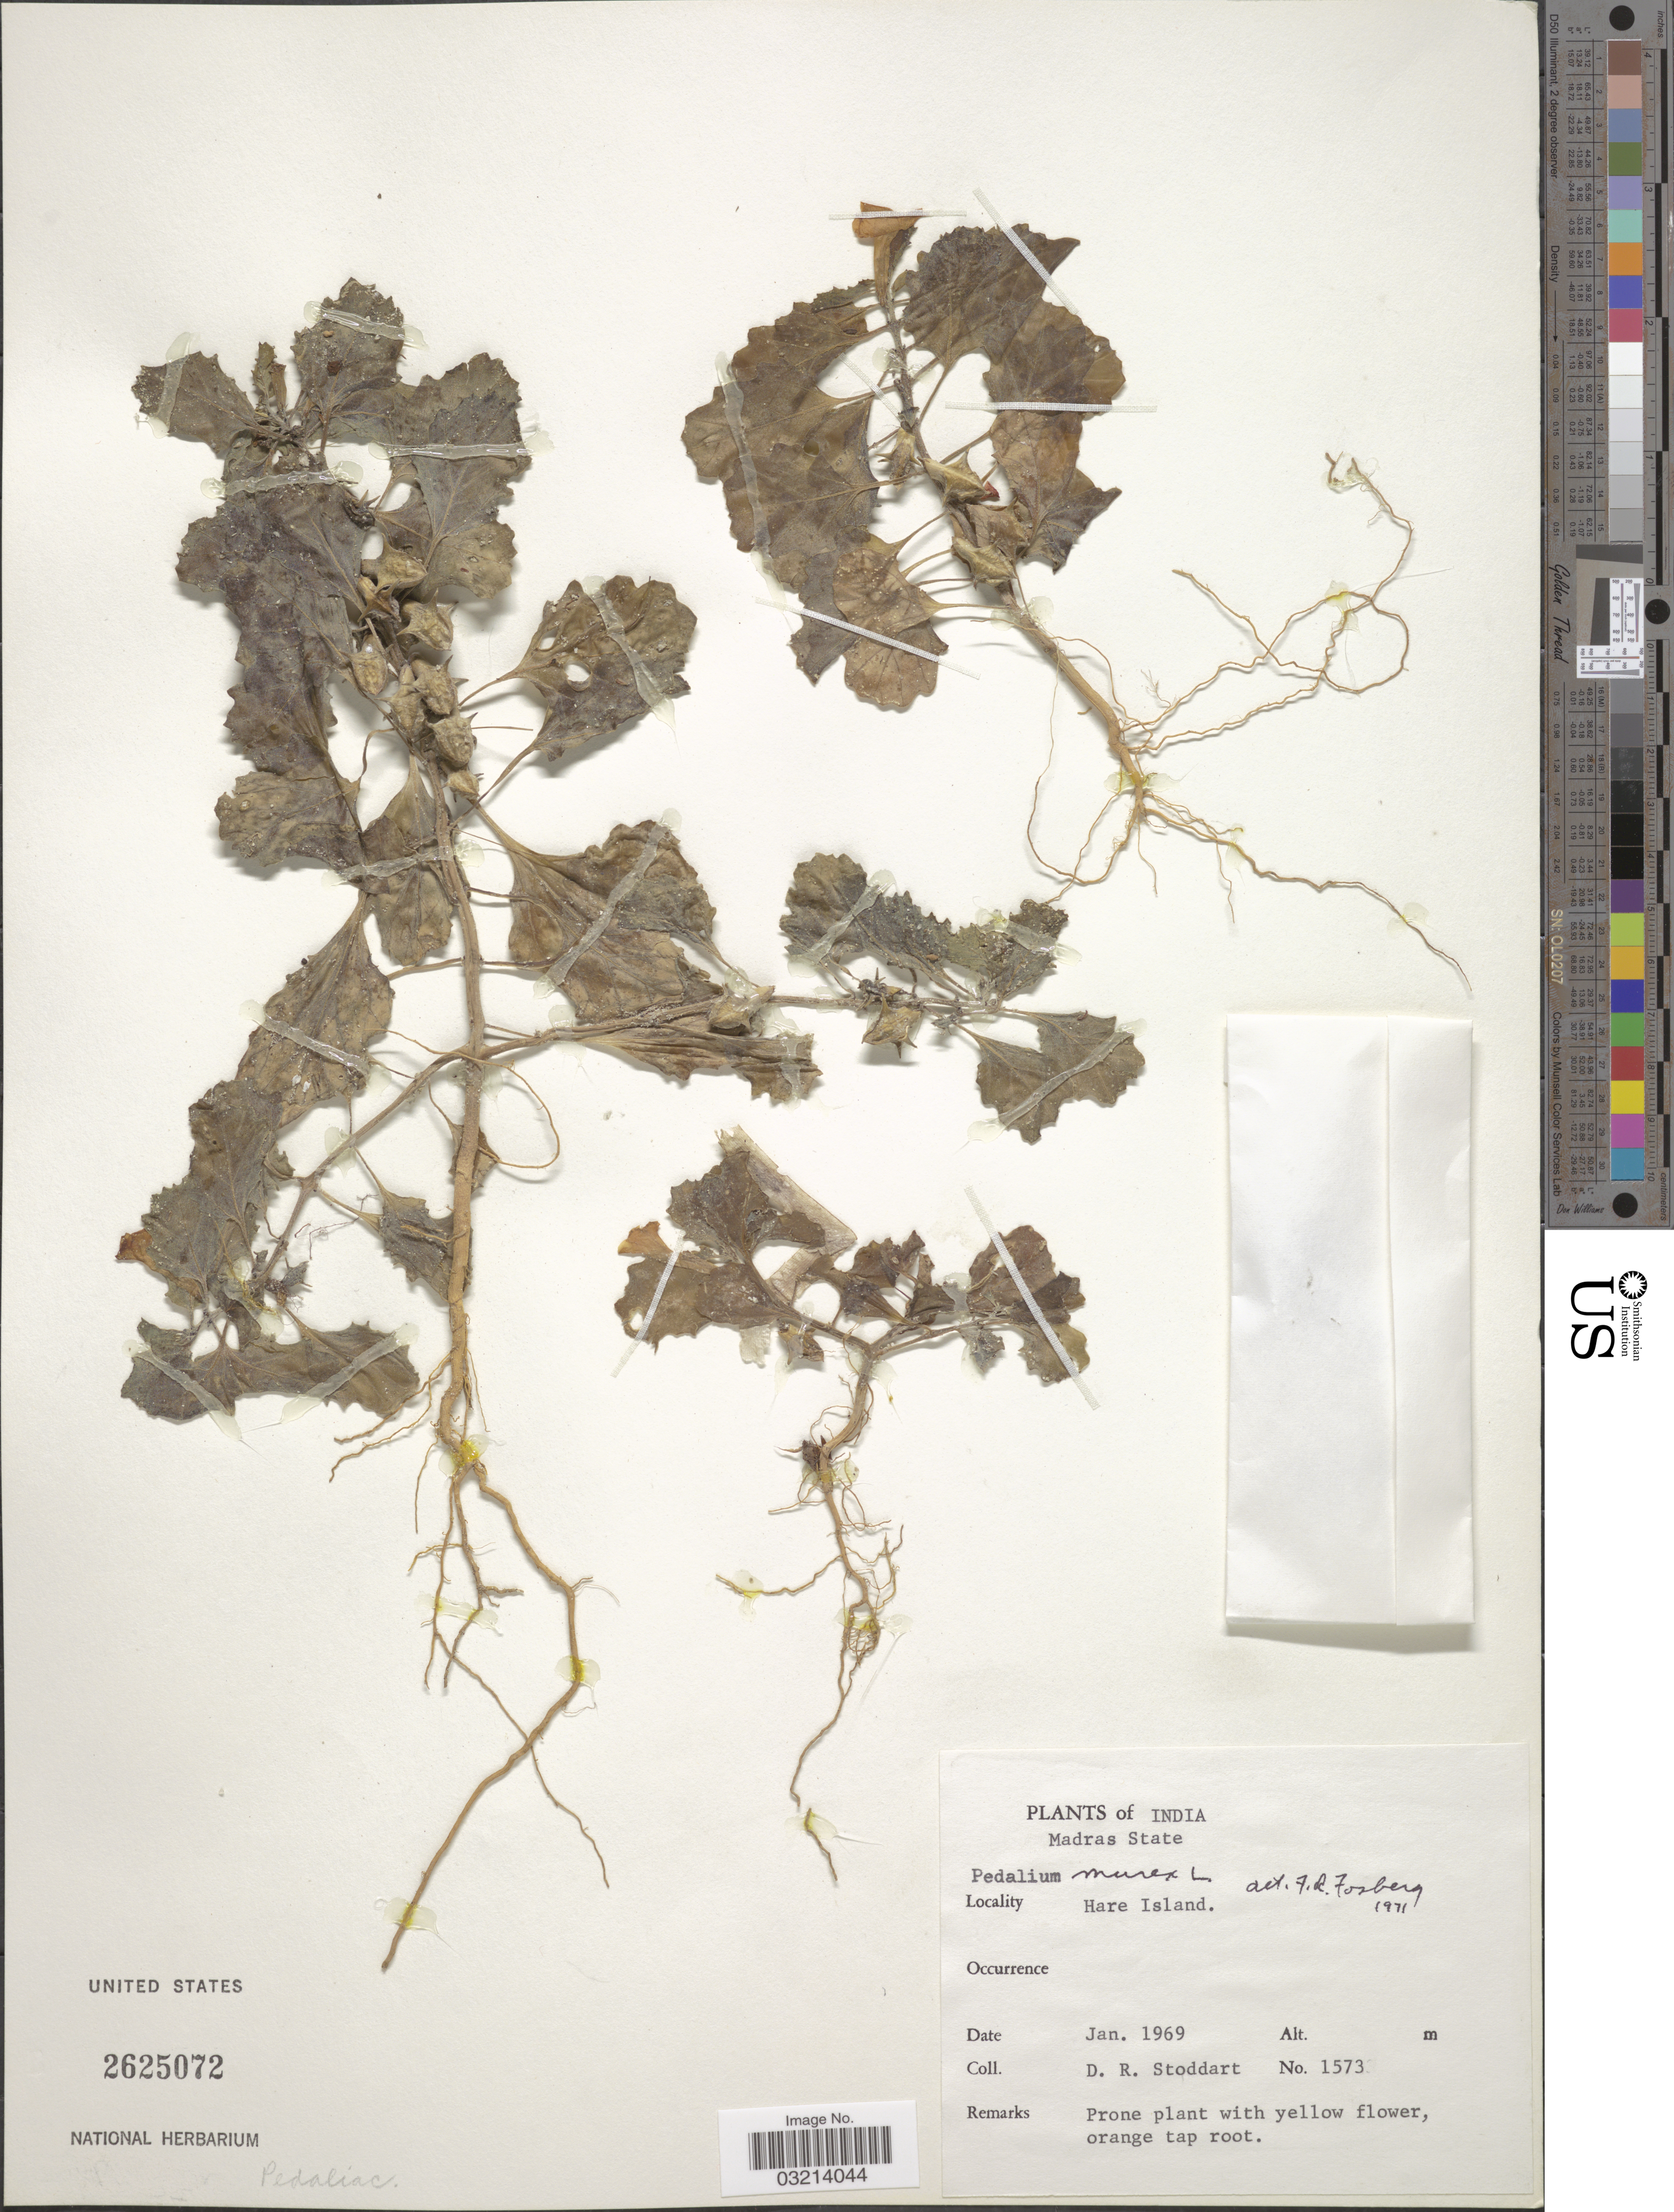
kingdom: Plantae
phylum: Tracheophyta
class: Magnoliopsida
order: Lamiales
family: Pedaliaceae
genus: Pedalium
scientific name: Pedalium murex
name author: L.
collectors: D. R. Stoddart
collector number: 1573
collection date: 1969-01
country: India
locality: Madras State. Hare Island.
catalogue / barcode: US 2625072